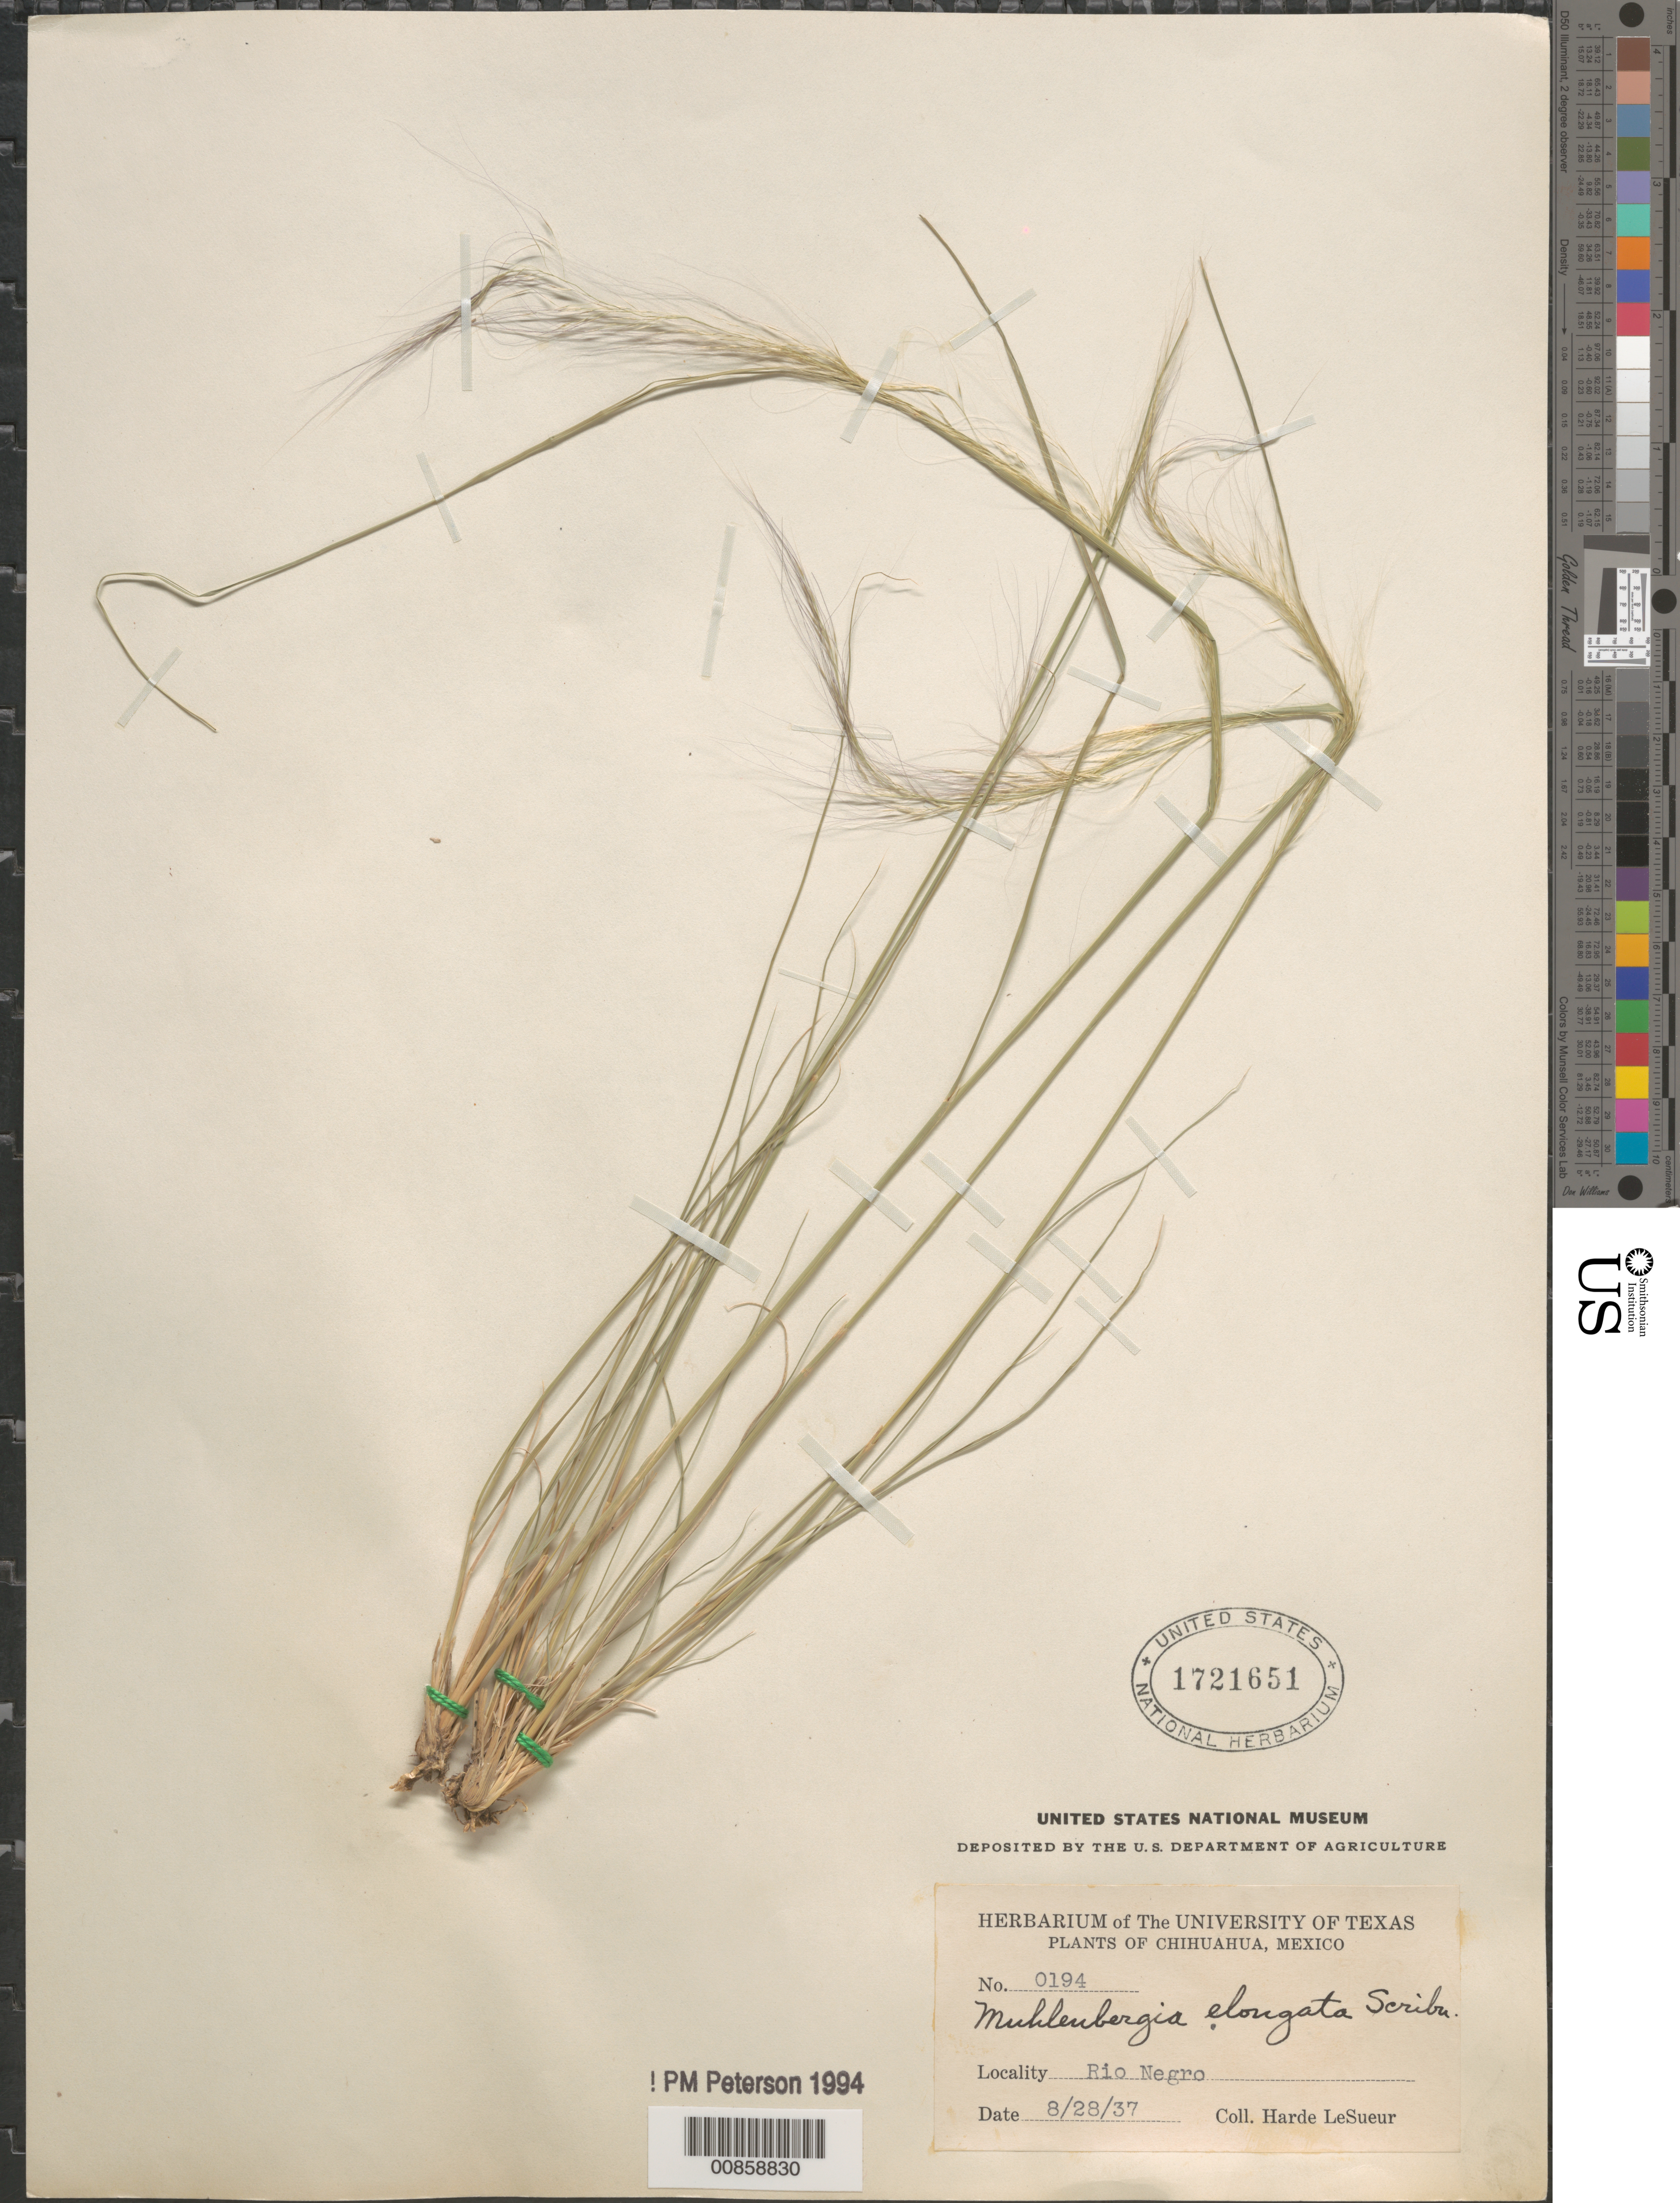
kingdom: Plantae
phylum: Tracheophyta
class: Liliopsida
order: Poales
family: Poaceae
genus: Muhlenbergia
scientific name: Muhlenbergia elongata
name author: Scribn. ex W.J. Beal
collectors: H. LeSueur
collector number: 0194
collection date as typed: Transcribed d/m/y: 28/8/37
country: Mexico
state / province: Chihuahua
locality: Rio Negro.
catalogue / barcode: US 1721651